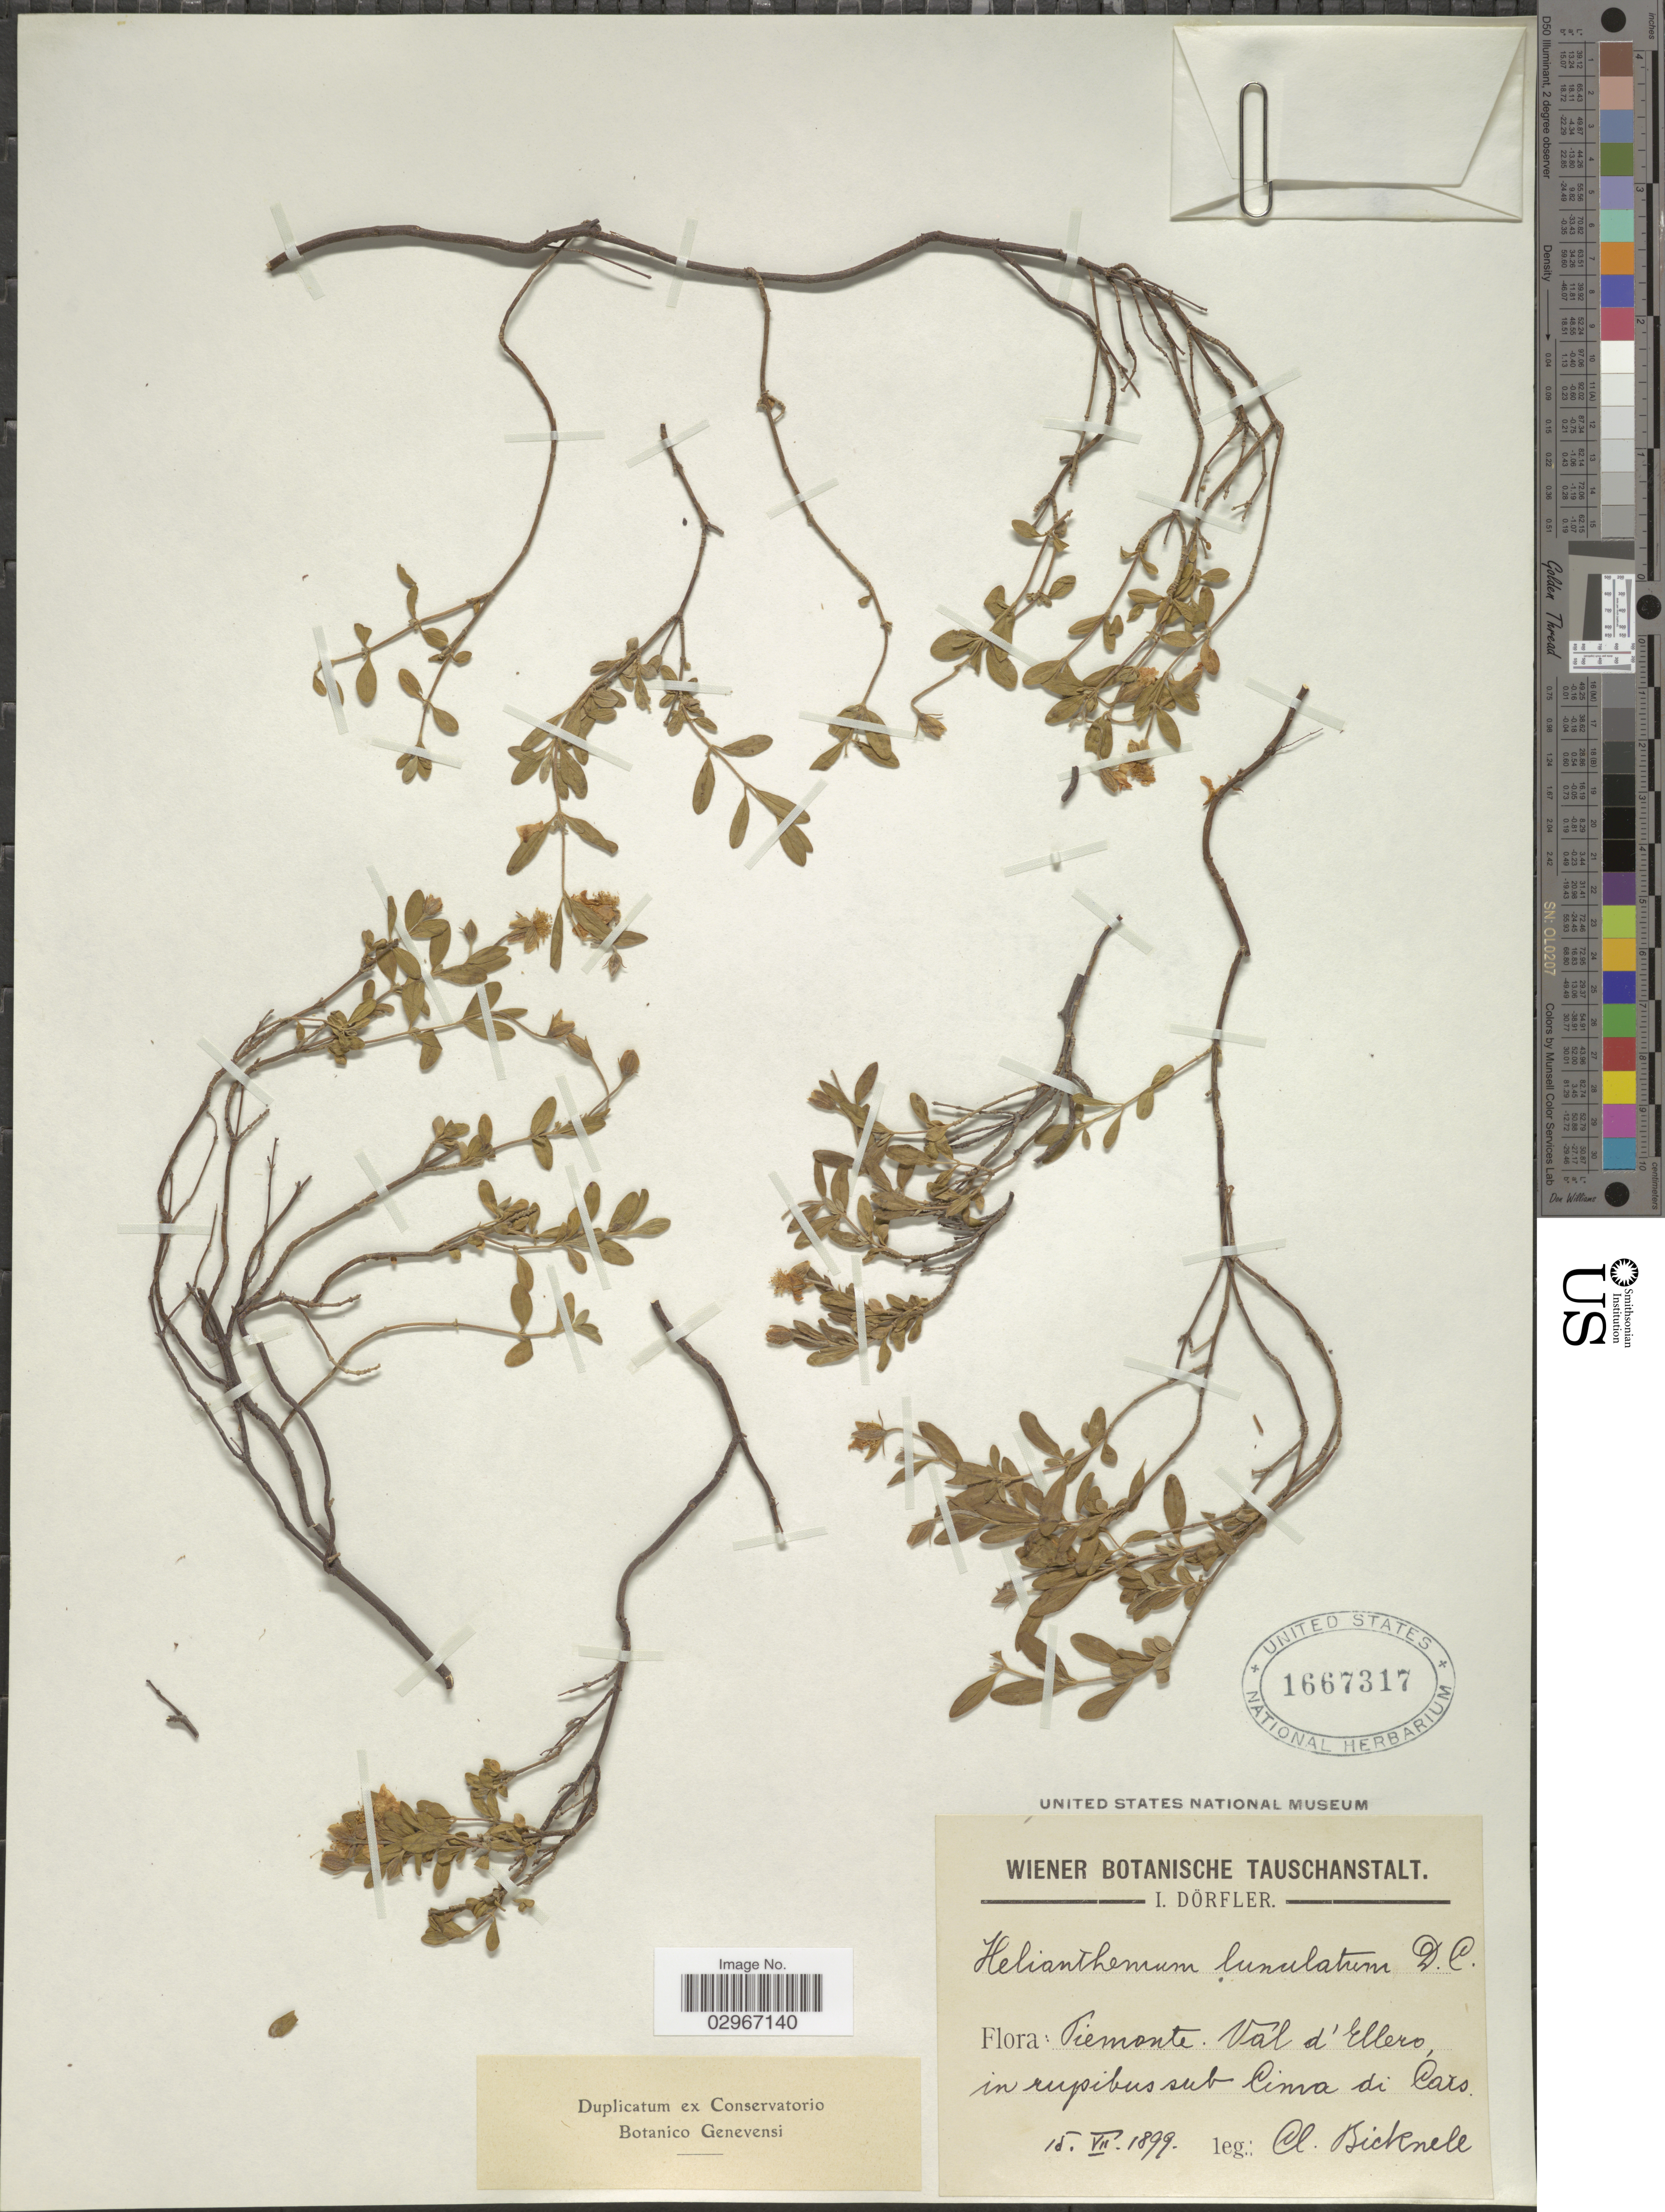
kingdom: Plantae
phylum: Tracheophyta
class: Magnoliopsida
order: Malvales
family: Cistaceae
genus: Helianthemum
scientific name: Helianthemum lunulatum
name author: (All.) DC.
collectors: C. Bicknell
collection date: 1899-07-18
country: Italy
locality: Piemonte. Val d'Ellero, in rupibus sub Cima di Cais [interpreted].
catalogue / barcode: US 1667317